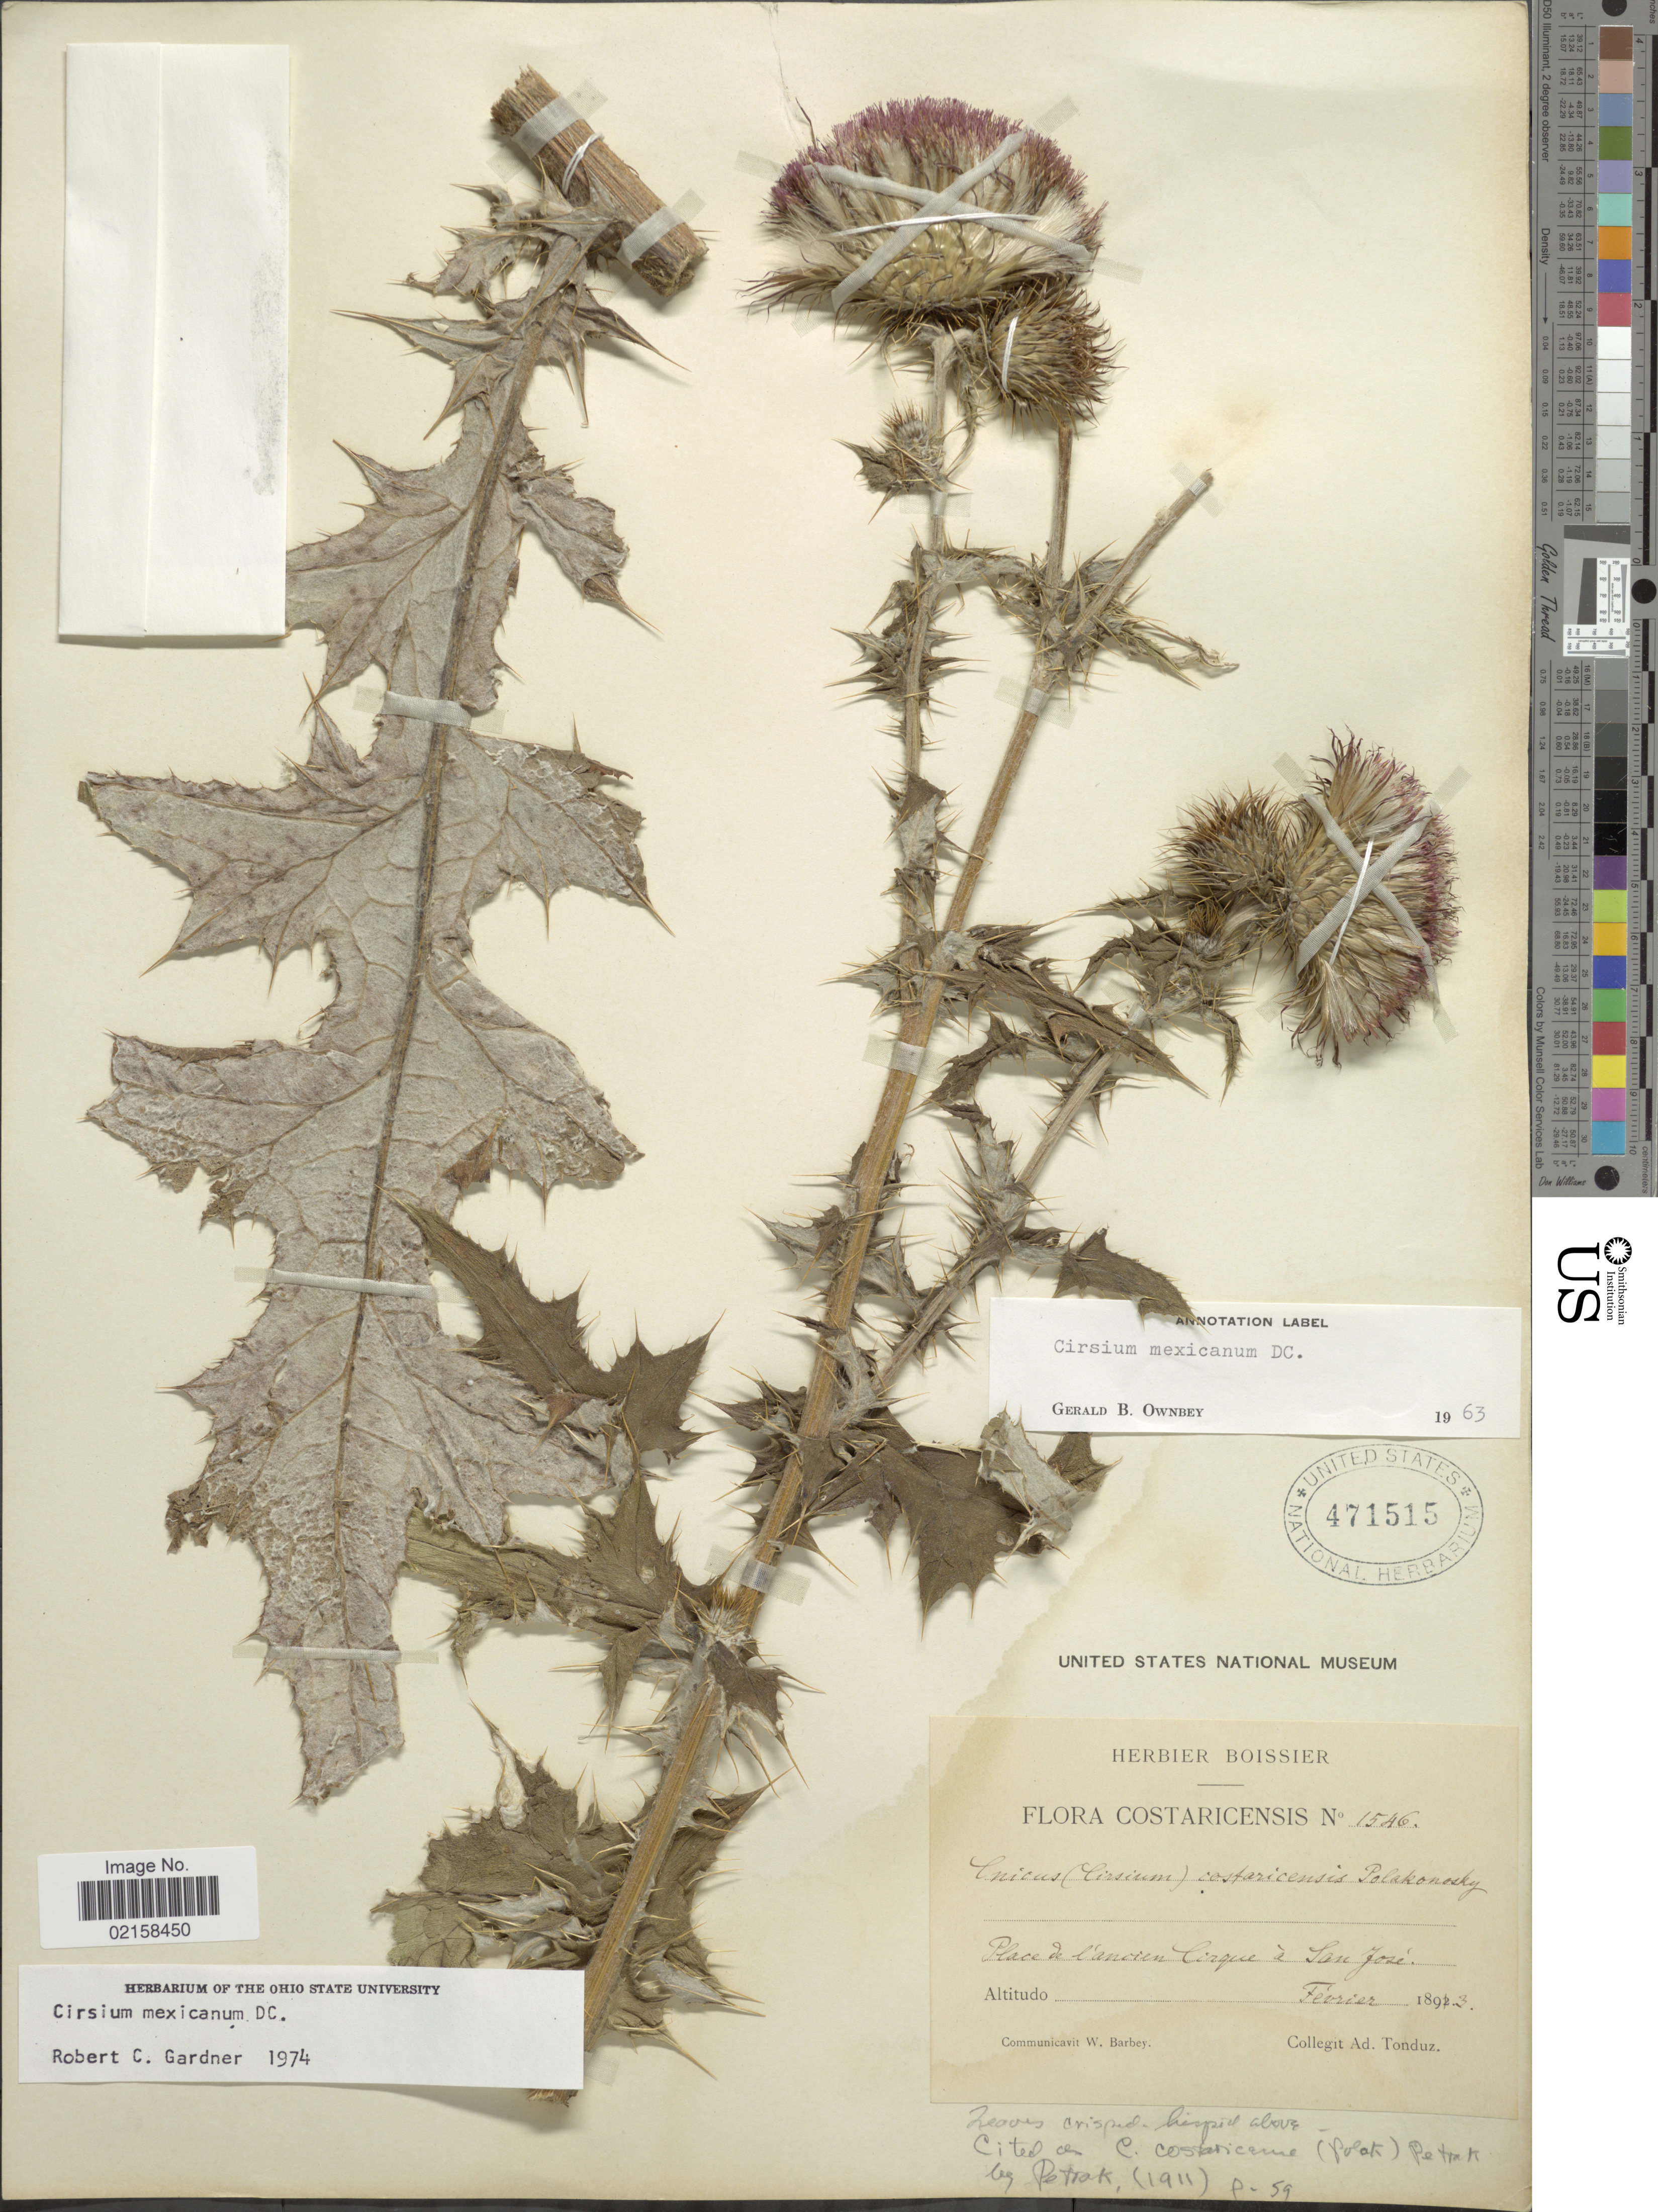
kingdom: Plantae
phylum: Tracheophyta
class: Magnoliopsida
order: Asterales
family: Asteraceae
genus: Cirsium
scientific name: Cirsium mexicanum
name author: DC.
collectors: A. Tonduz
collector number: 1546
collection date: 1893-02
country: Costa Rica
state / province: San José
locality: Place de l'ancien Cirque a San Jose.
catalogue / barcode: US 471515